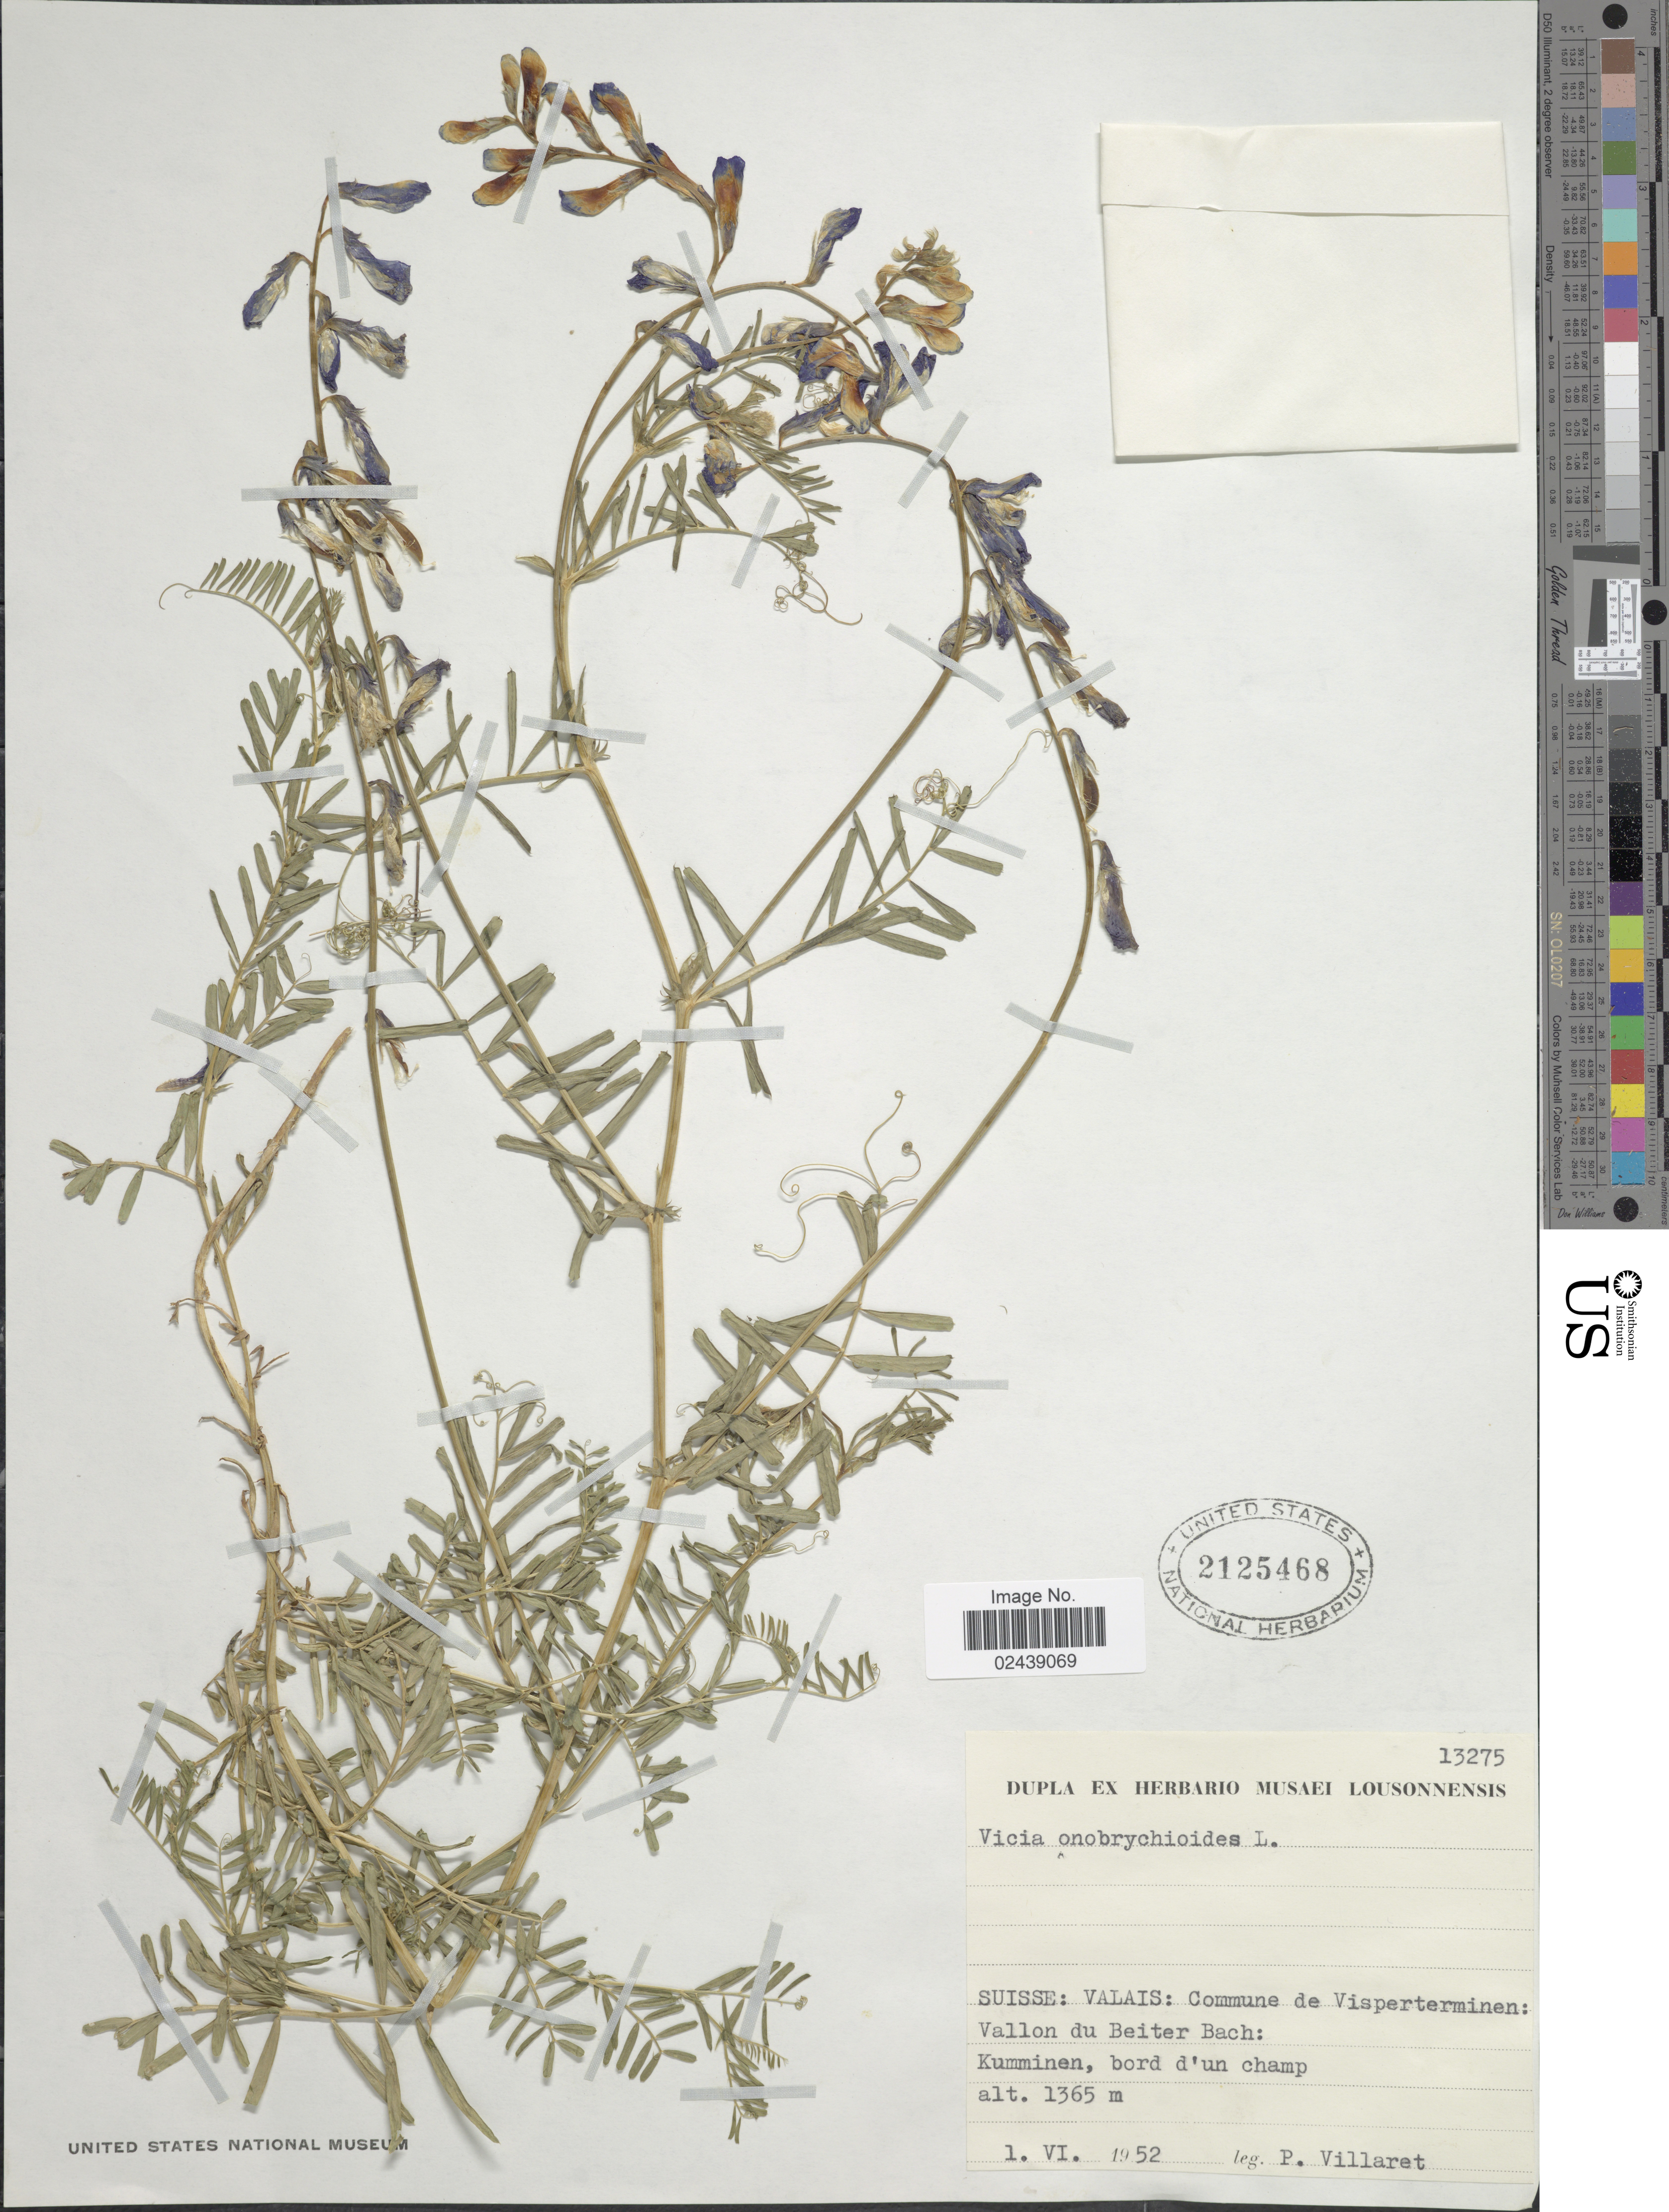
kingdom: Plantae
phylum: Tracheophyta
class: Magnoliopsida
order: Fabales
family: Fabaceae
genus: Vicia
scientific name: Vicia onobrychioides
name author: L.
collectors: P. Villaret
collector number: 13275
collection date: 1952-06-01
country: Switzerland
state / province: Valais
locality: Commune de Visperterminen: Vallon du Beiter Bach: Kumminen, bord d'un champ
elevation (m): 1365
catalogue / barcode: US 2125468